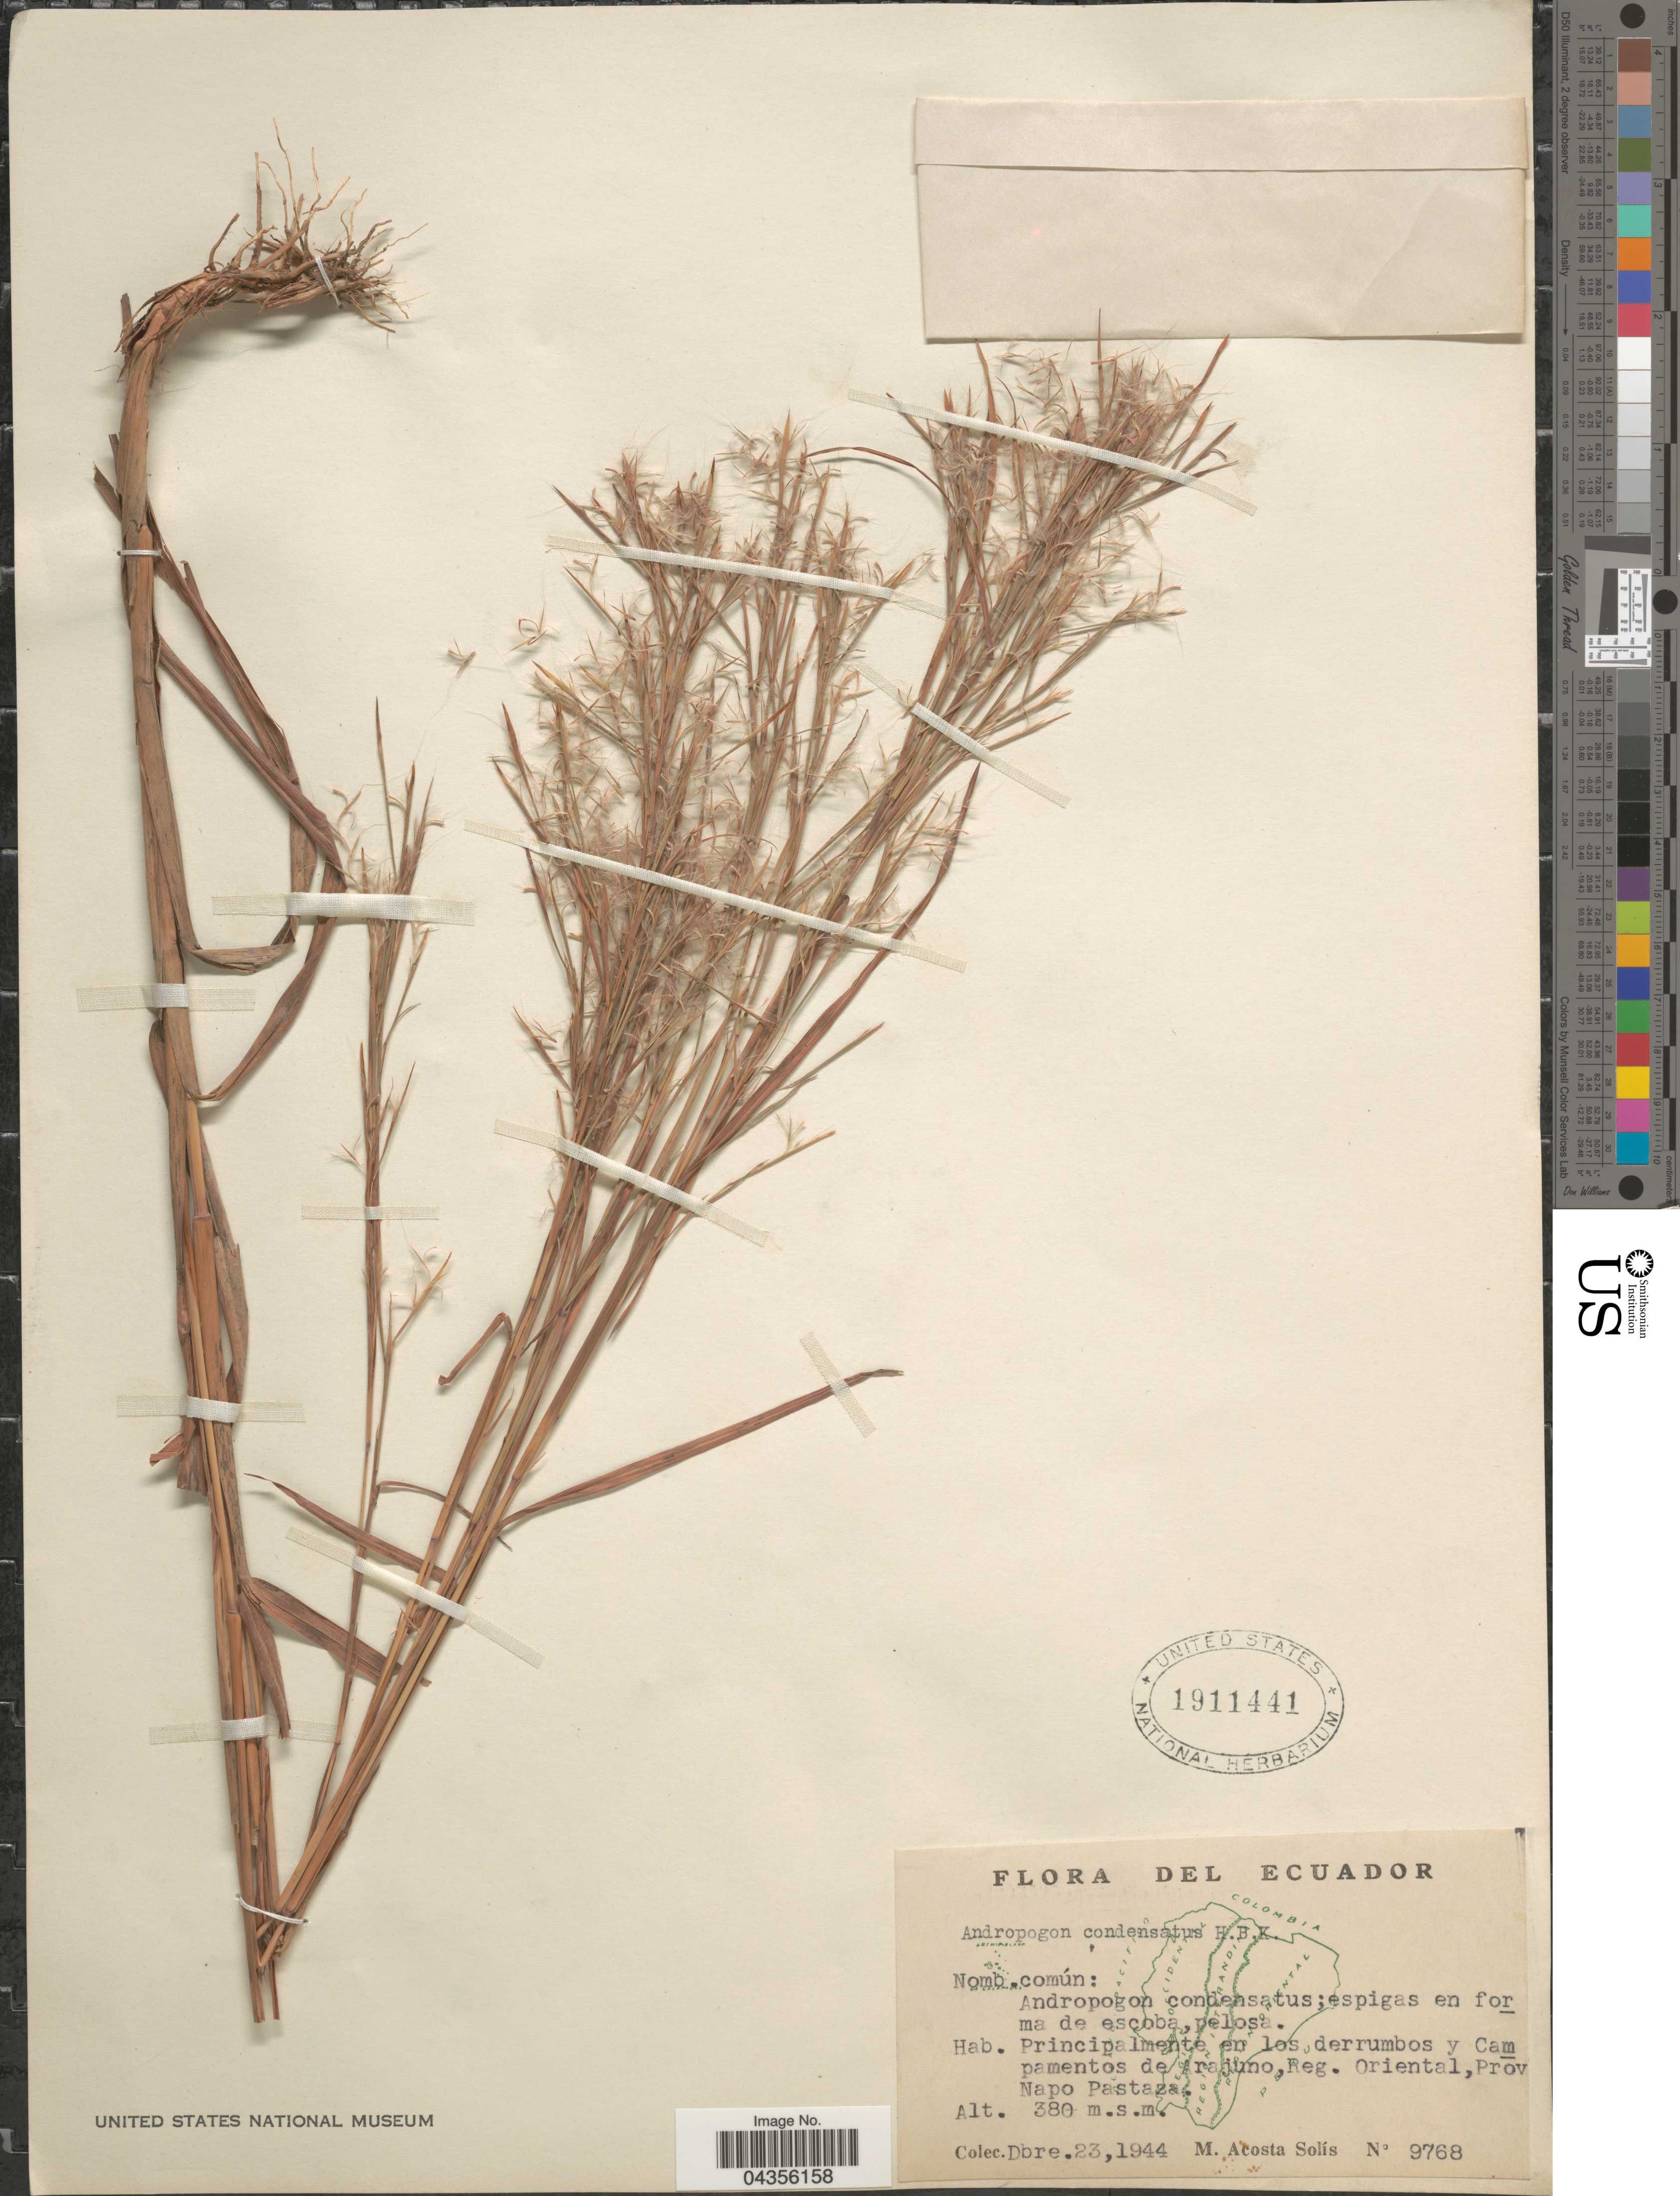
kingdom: Plantae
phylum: Tracheophyta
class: Liliopsida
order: Poales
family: Poaceae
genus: Schizachyrium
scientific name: Schizachyrium condensatum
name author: (Kunth) Nees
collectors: M. Acosta Solis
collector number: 9768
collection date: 1944-12-23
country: Ecuador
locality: Principalmente en los derrumbos y Campamentos de Arajuno, Reg. Oriental, Prov Napo Pastaza.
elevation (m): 380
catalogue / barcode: US 1911441